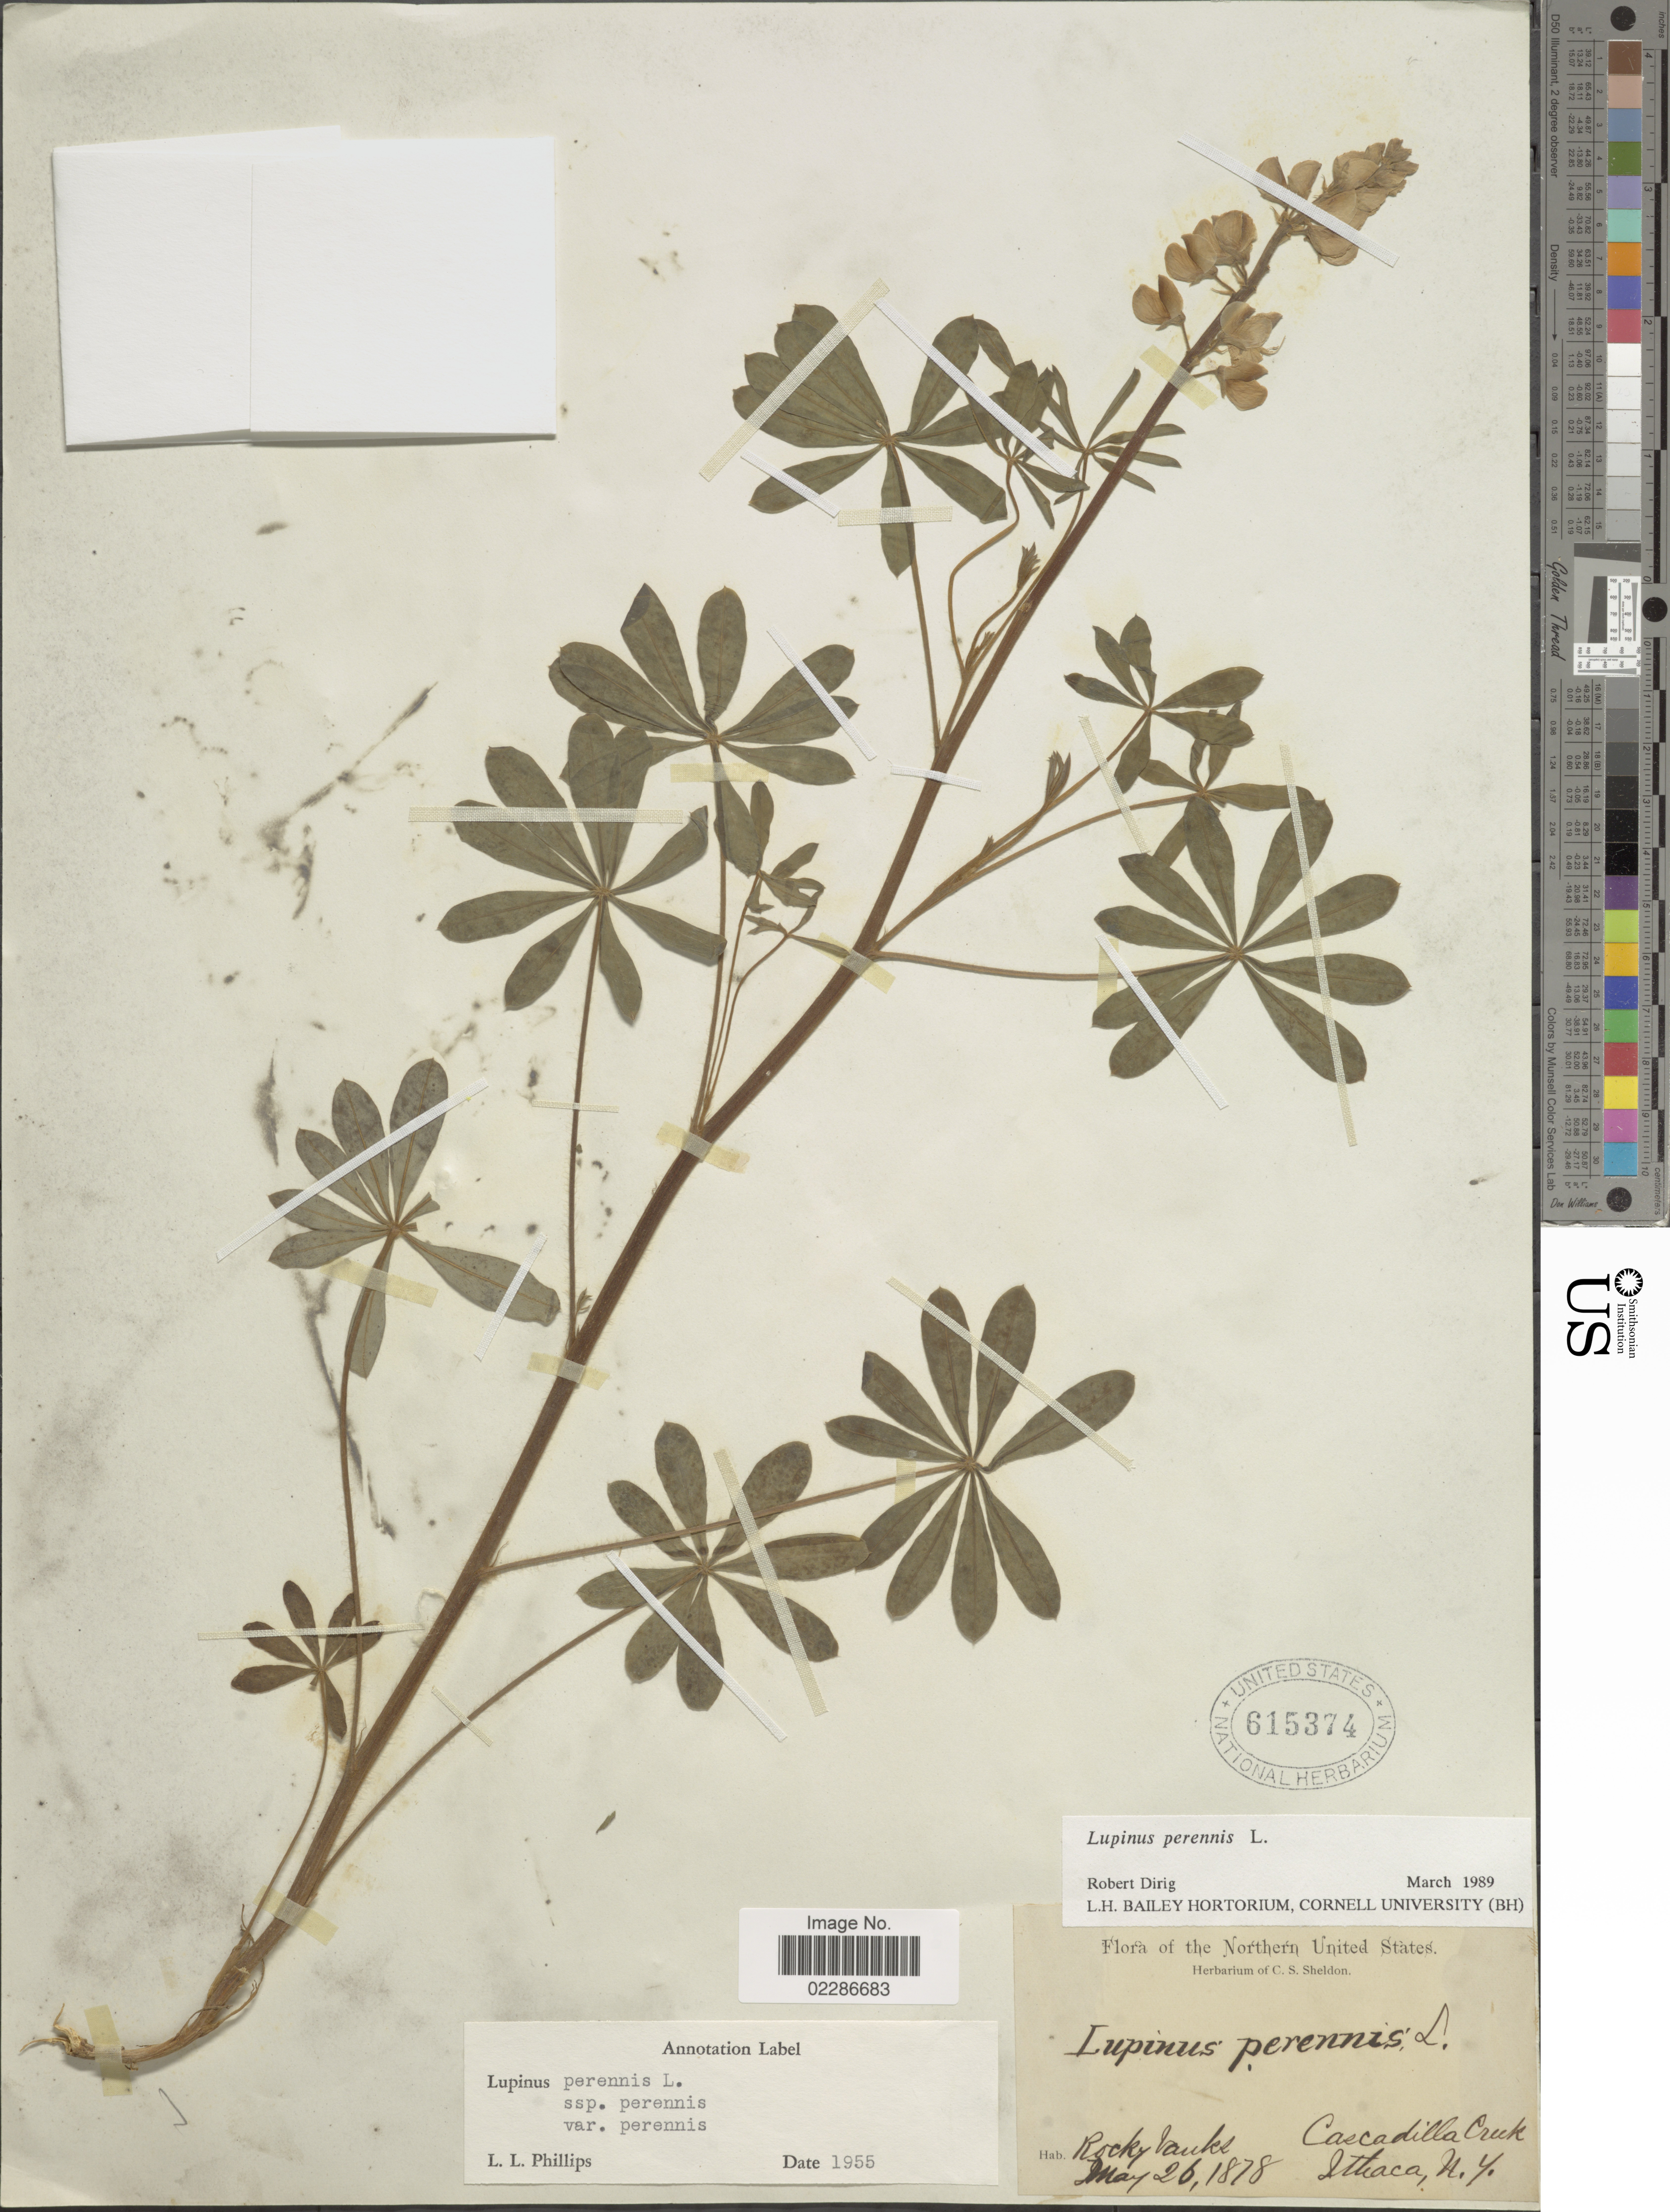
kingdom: Plantae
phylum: Tracheophyta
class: Magnoliopsida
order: Fabales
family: Fabaceae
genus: Lupinus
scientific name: Lupinus perennis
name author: L.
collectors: ex herb. C. S. Sheldon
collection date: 1878-05-26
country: United States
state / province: New York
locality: The Northern United States, Cascadilla Creek, Ithaca, Rocky bank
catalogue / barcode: US 615374